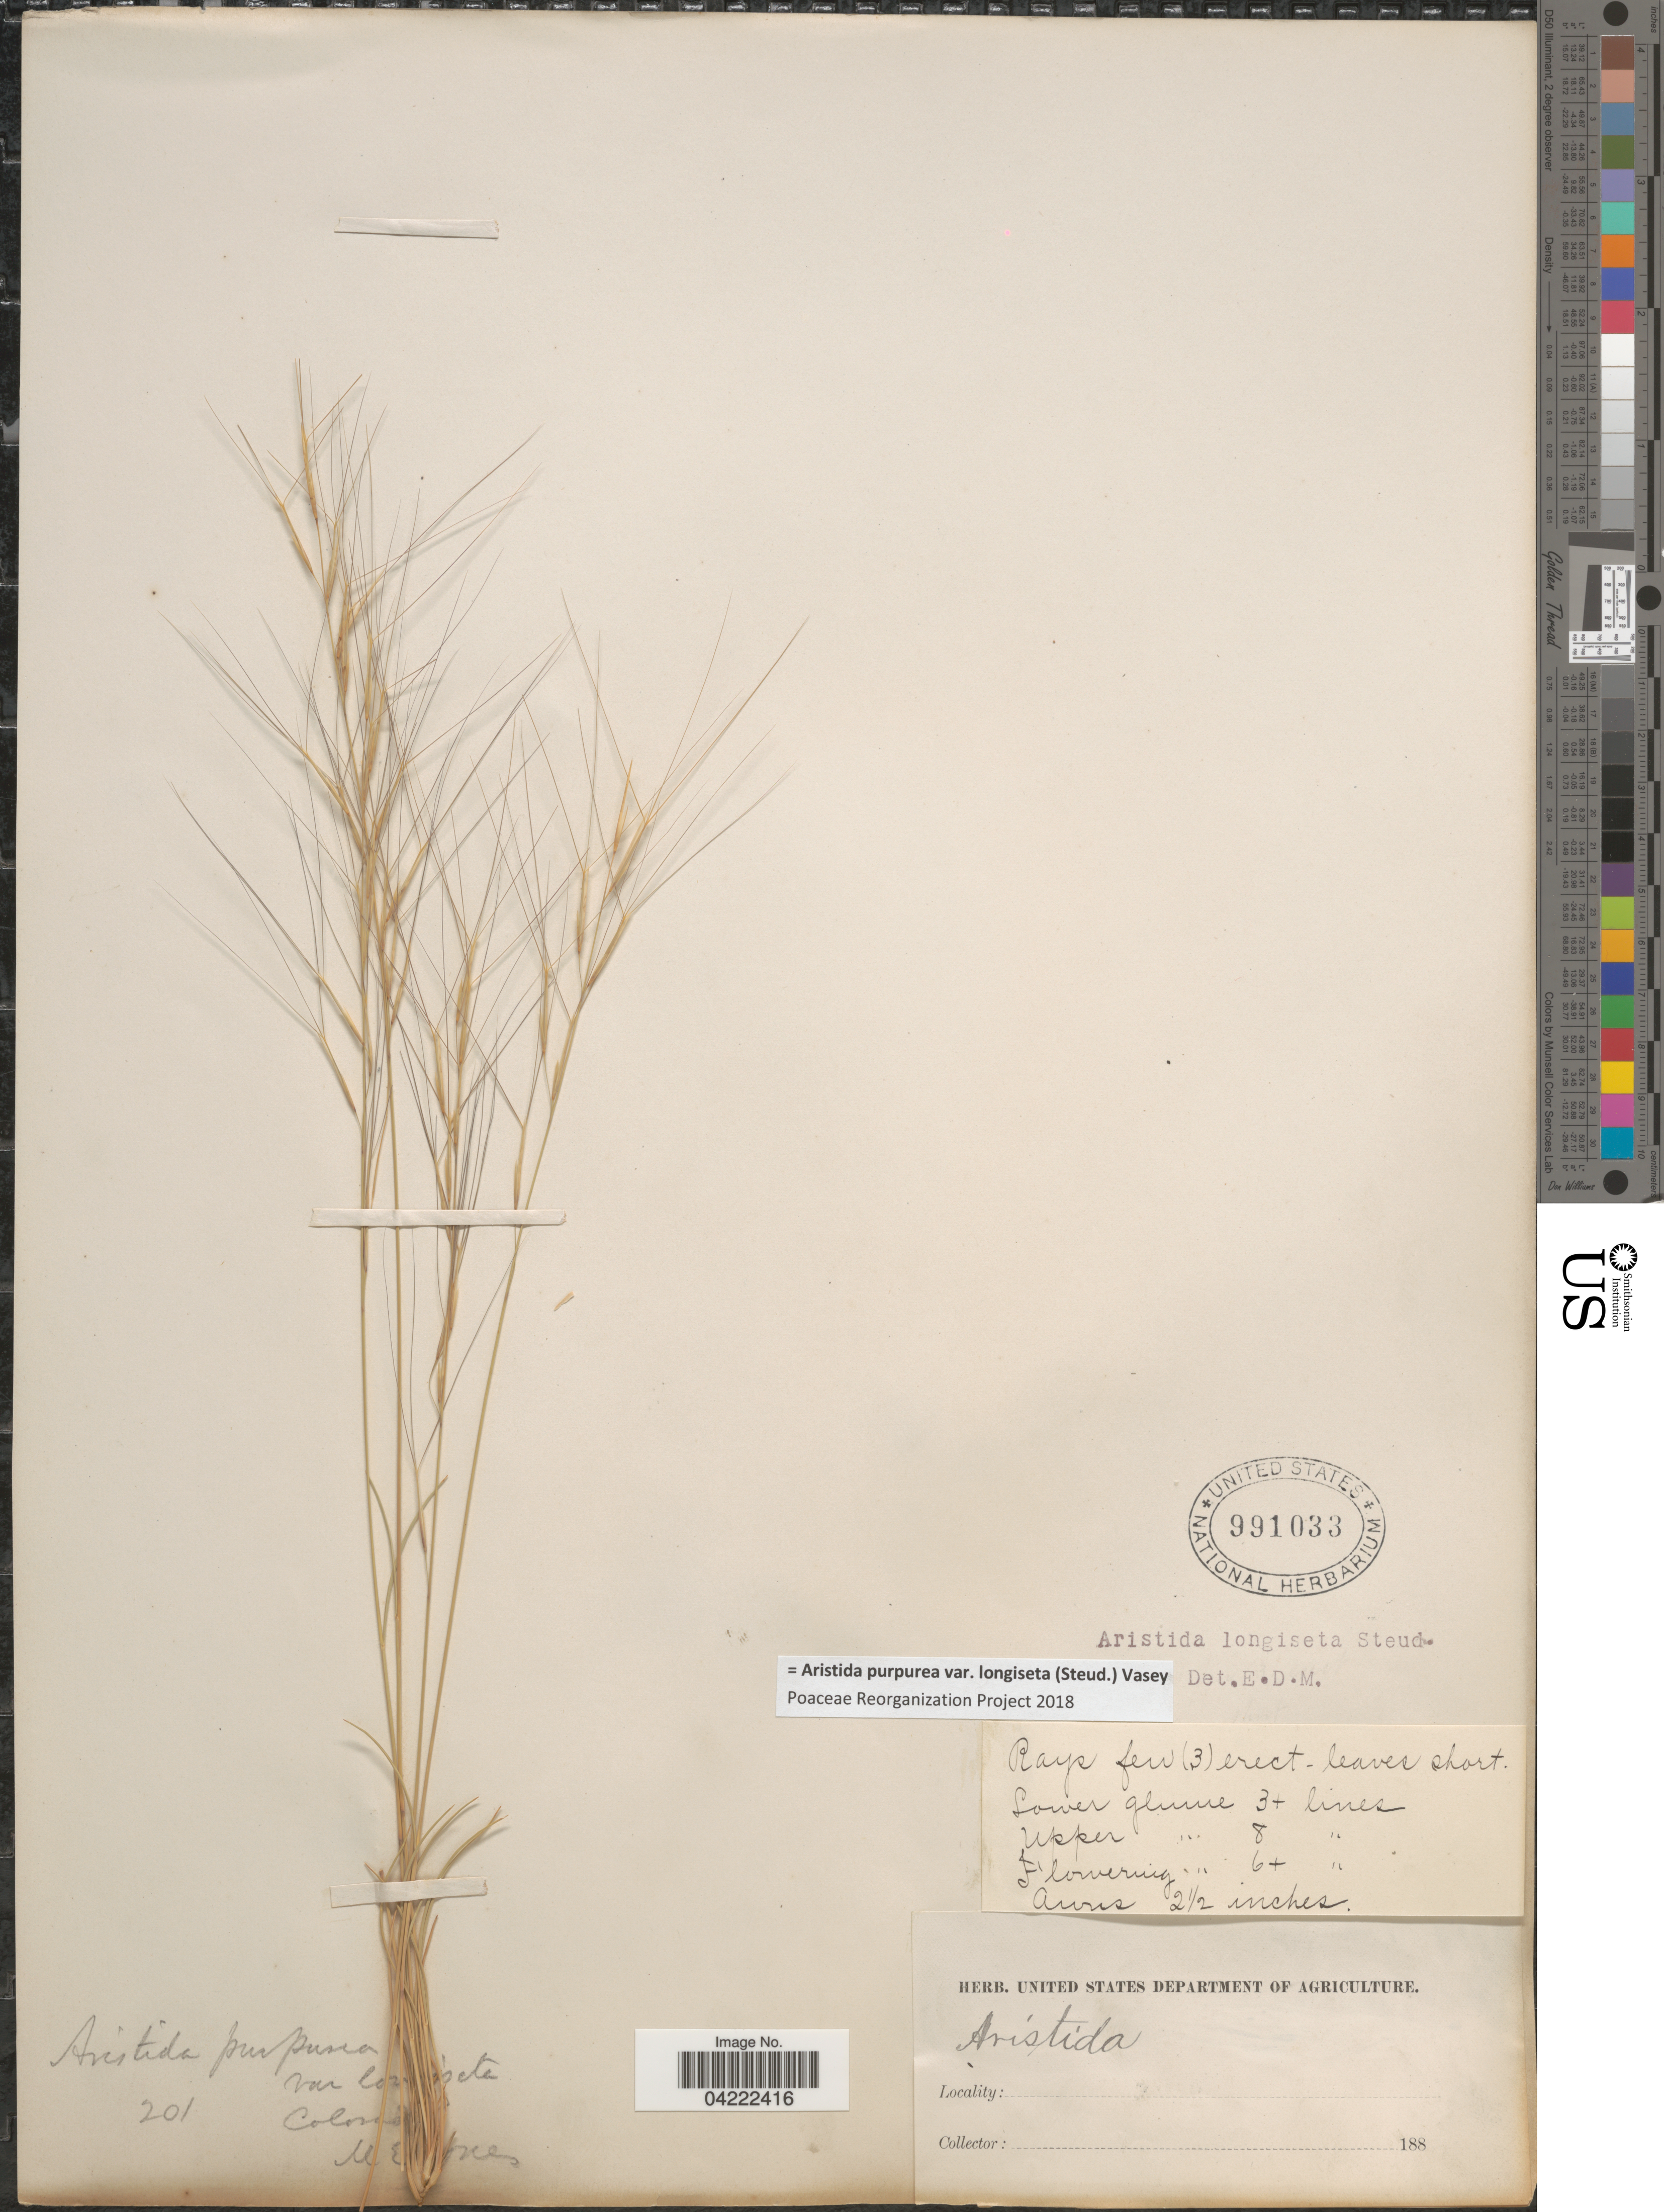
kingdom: Plantae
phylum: Tracheophyta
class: Liliopsida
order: Poales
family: Poaceae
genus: Aristida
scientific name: Aristida purpurea var. longiseta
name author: (Steud.) Vasey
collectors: M. E. Jones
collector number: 201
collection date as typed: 188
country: United States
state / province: Colorado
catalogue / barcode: US 991033